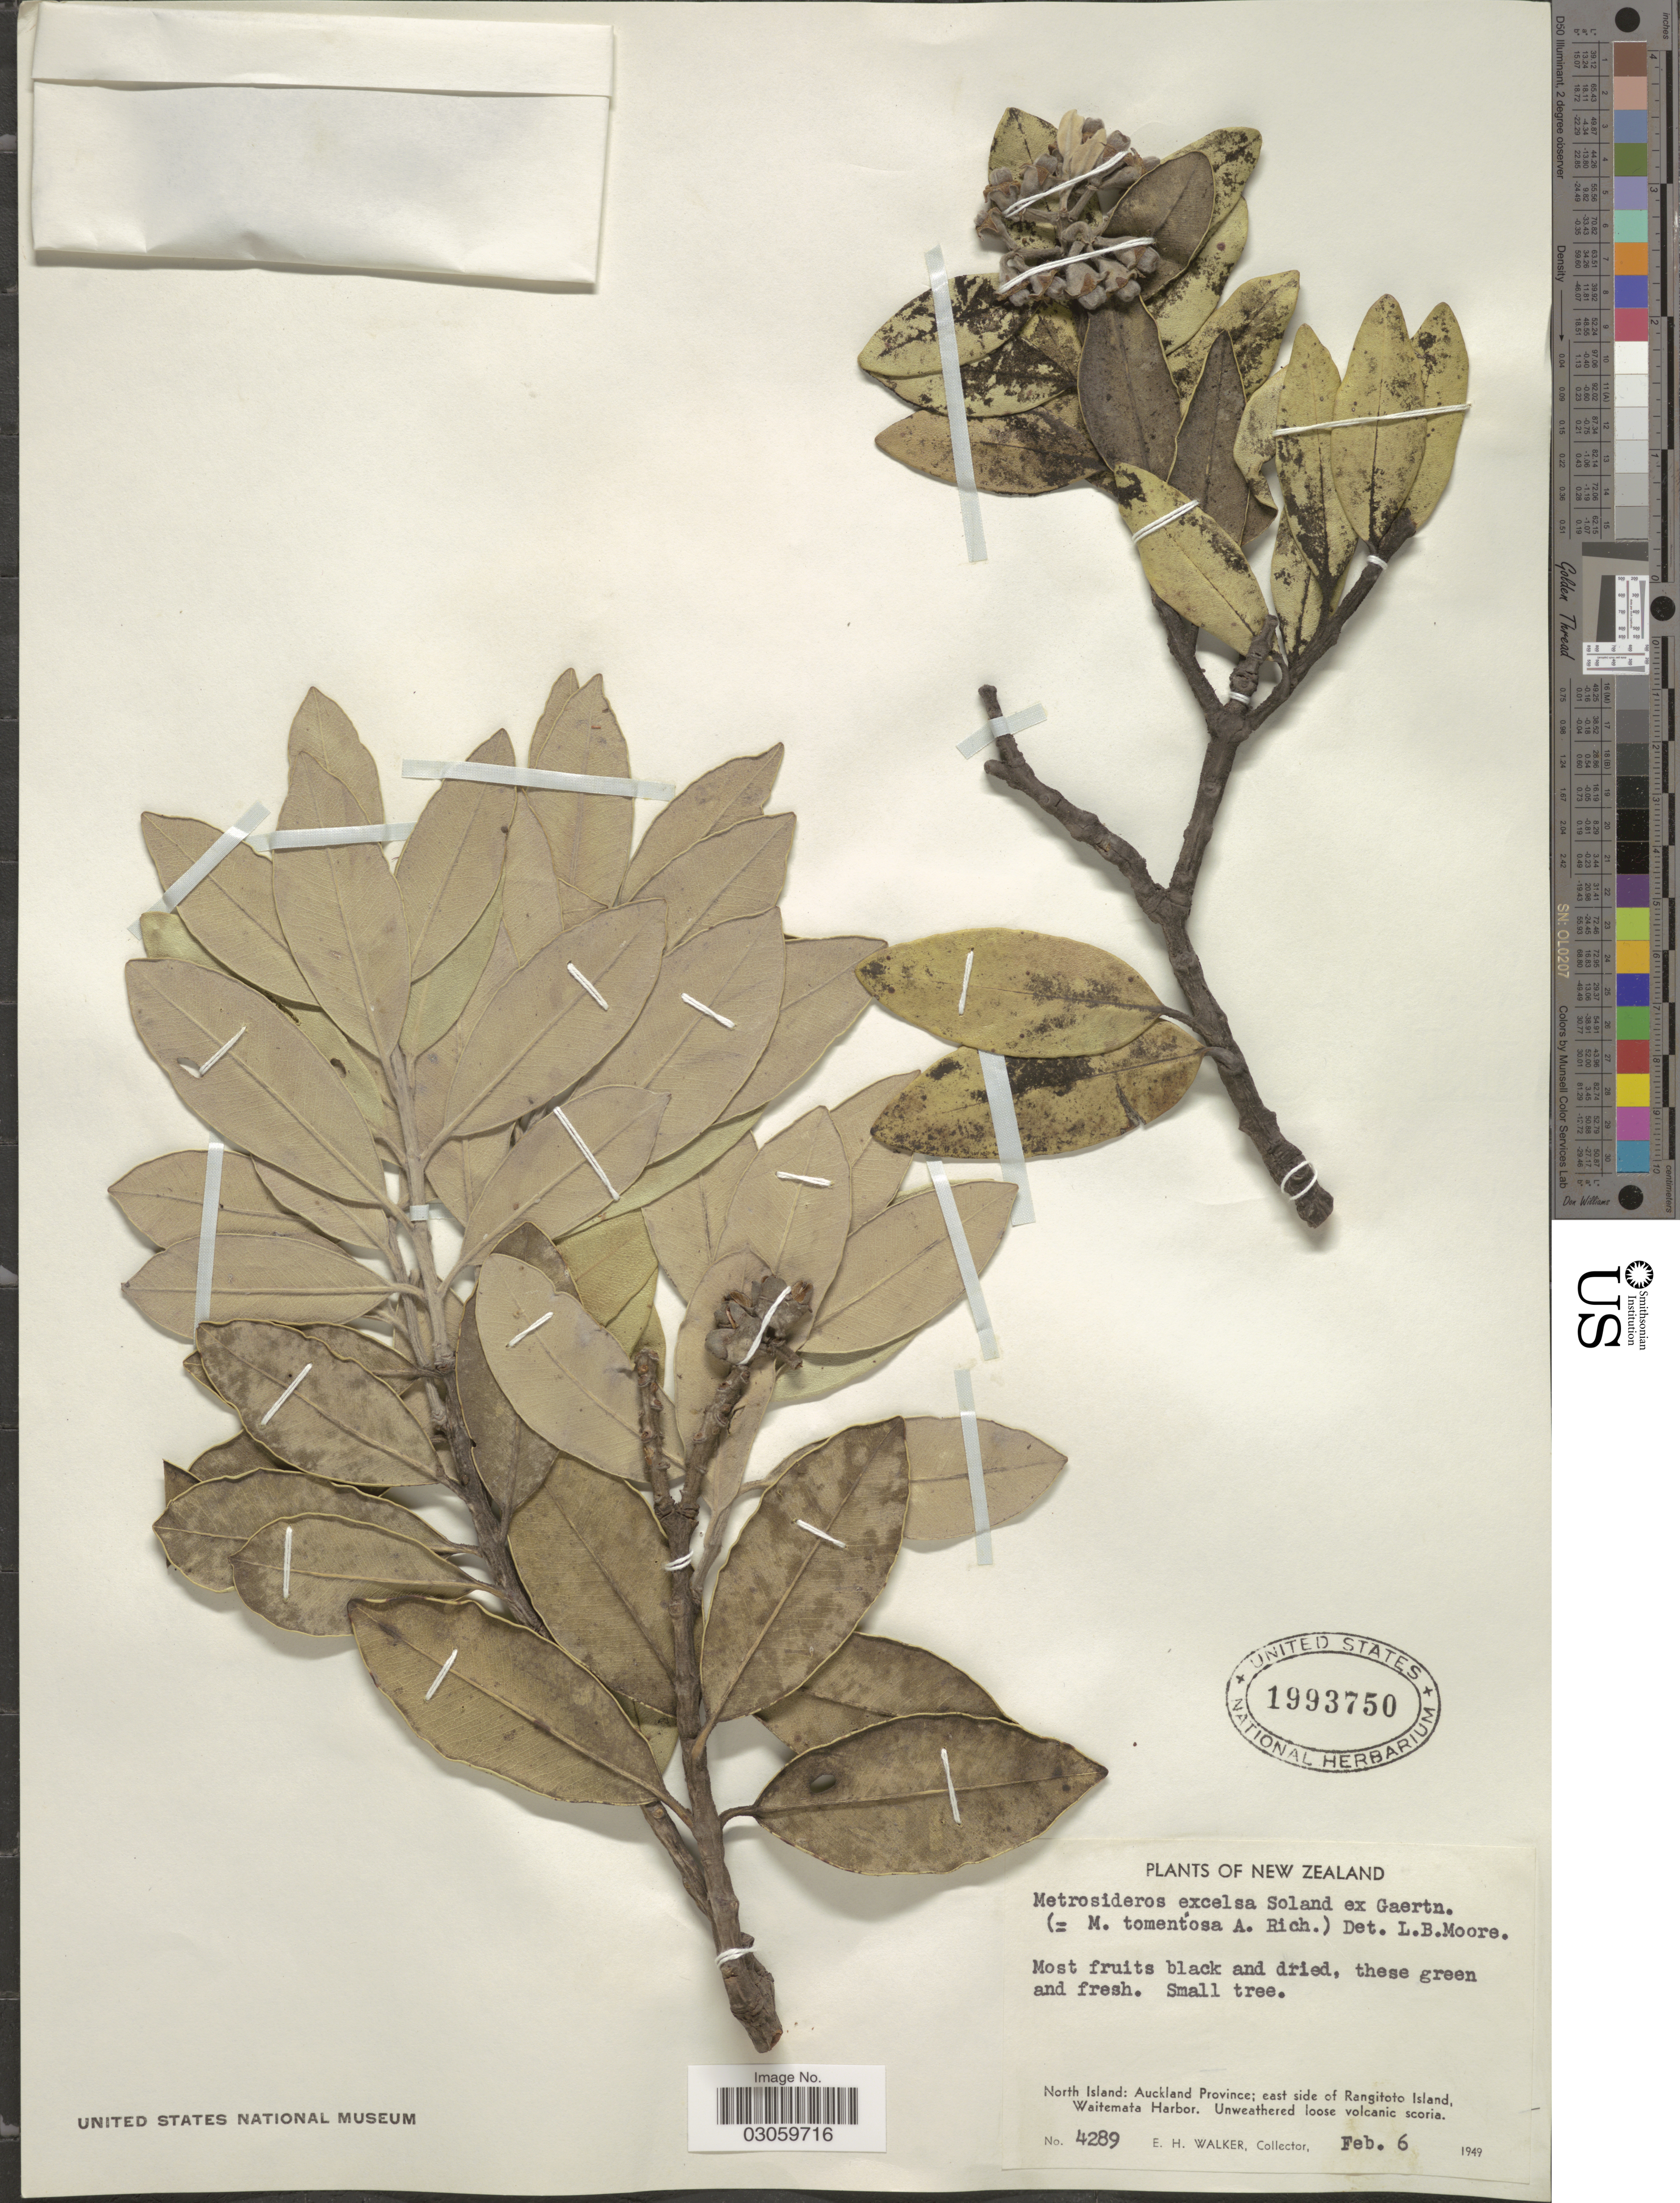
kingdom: Plantae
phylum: Tracheophyta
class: Magnoliopsida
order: Myrtales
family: Myrtaceae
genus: Metrosideros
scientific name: Metrosideros excelsa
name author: Sol. ex Gaertn.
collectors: E. H. Walker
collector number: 4289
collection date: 1949-02-06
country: New Zealand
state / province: Auckland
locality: North Island: Auckland Province; east side of Rangitoto Island, Waitemata Harbor.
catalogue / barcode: US 1993750